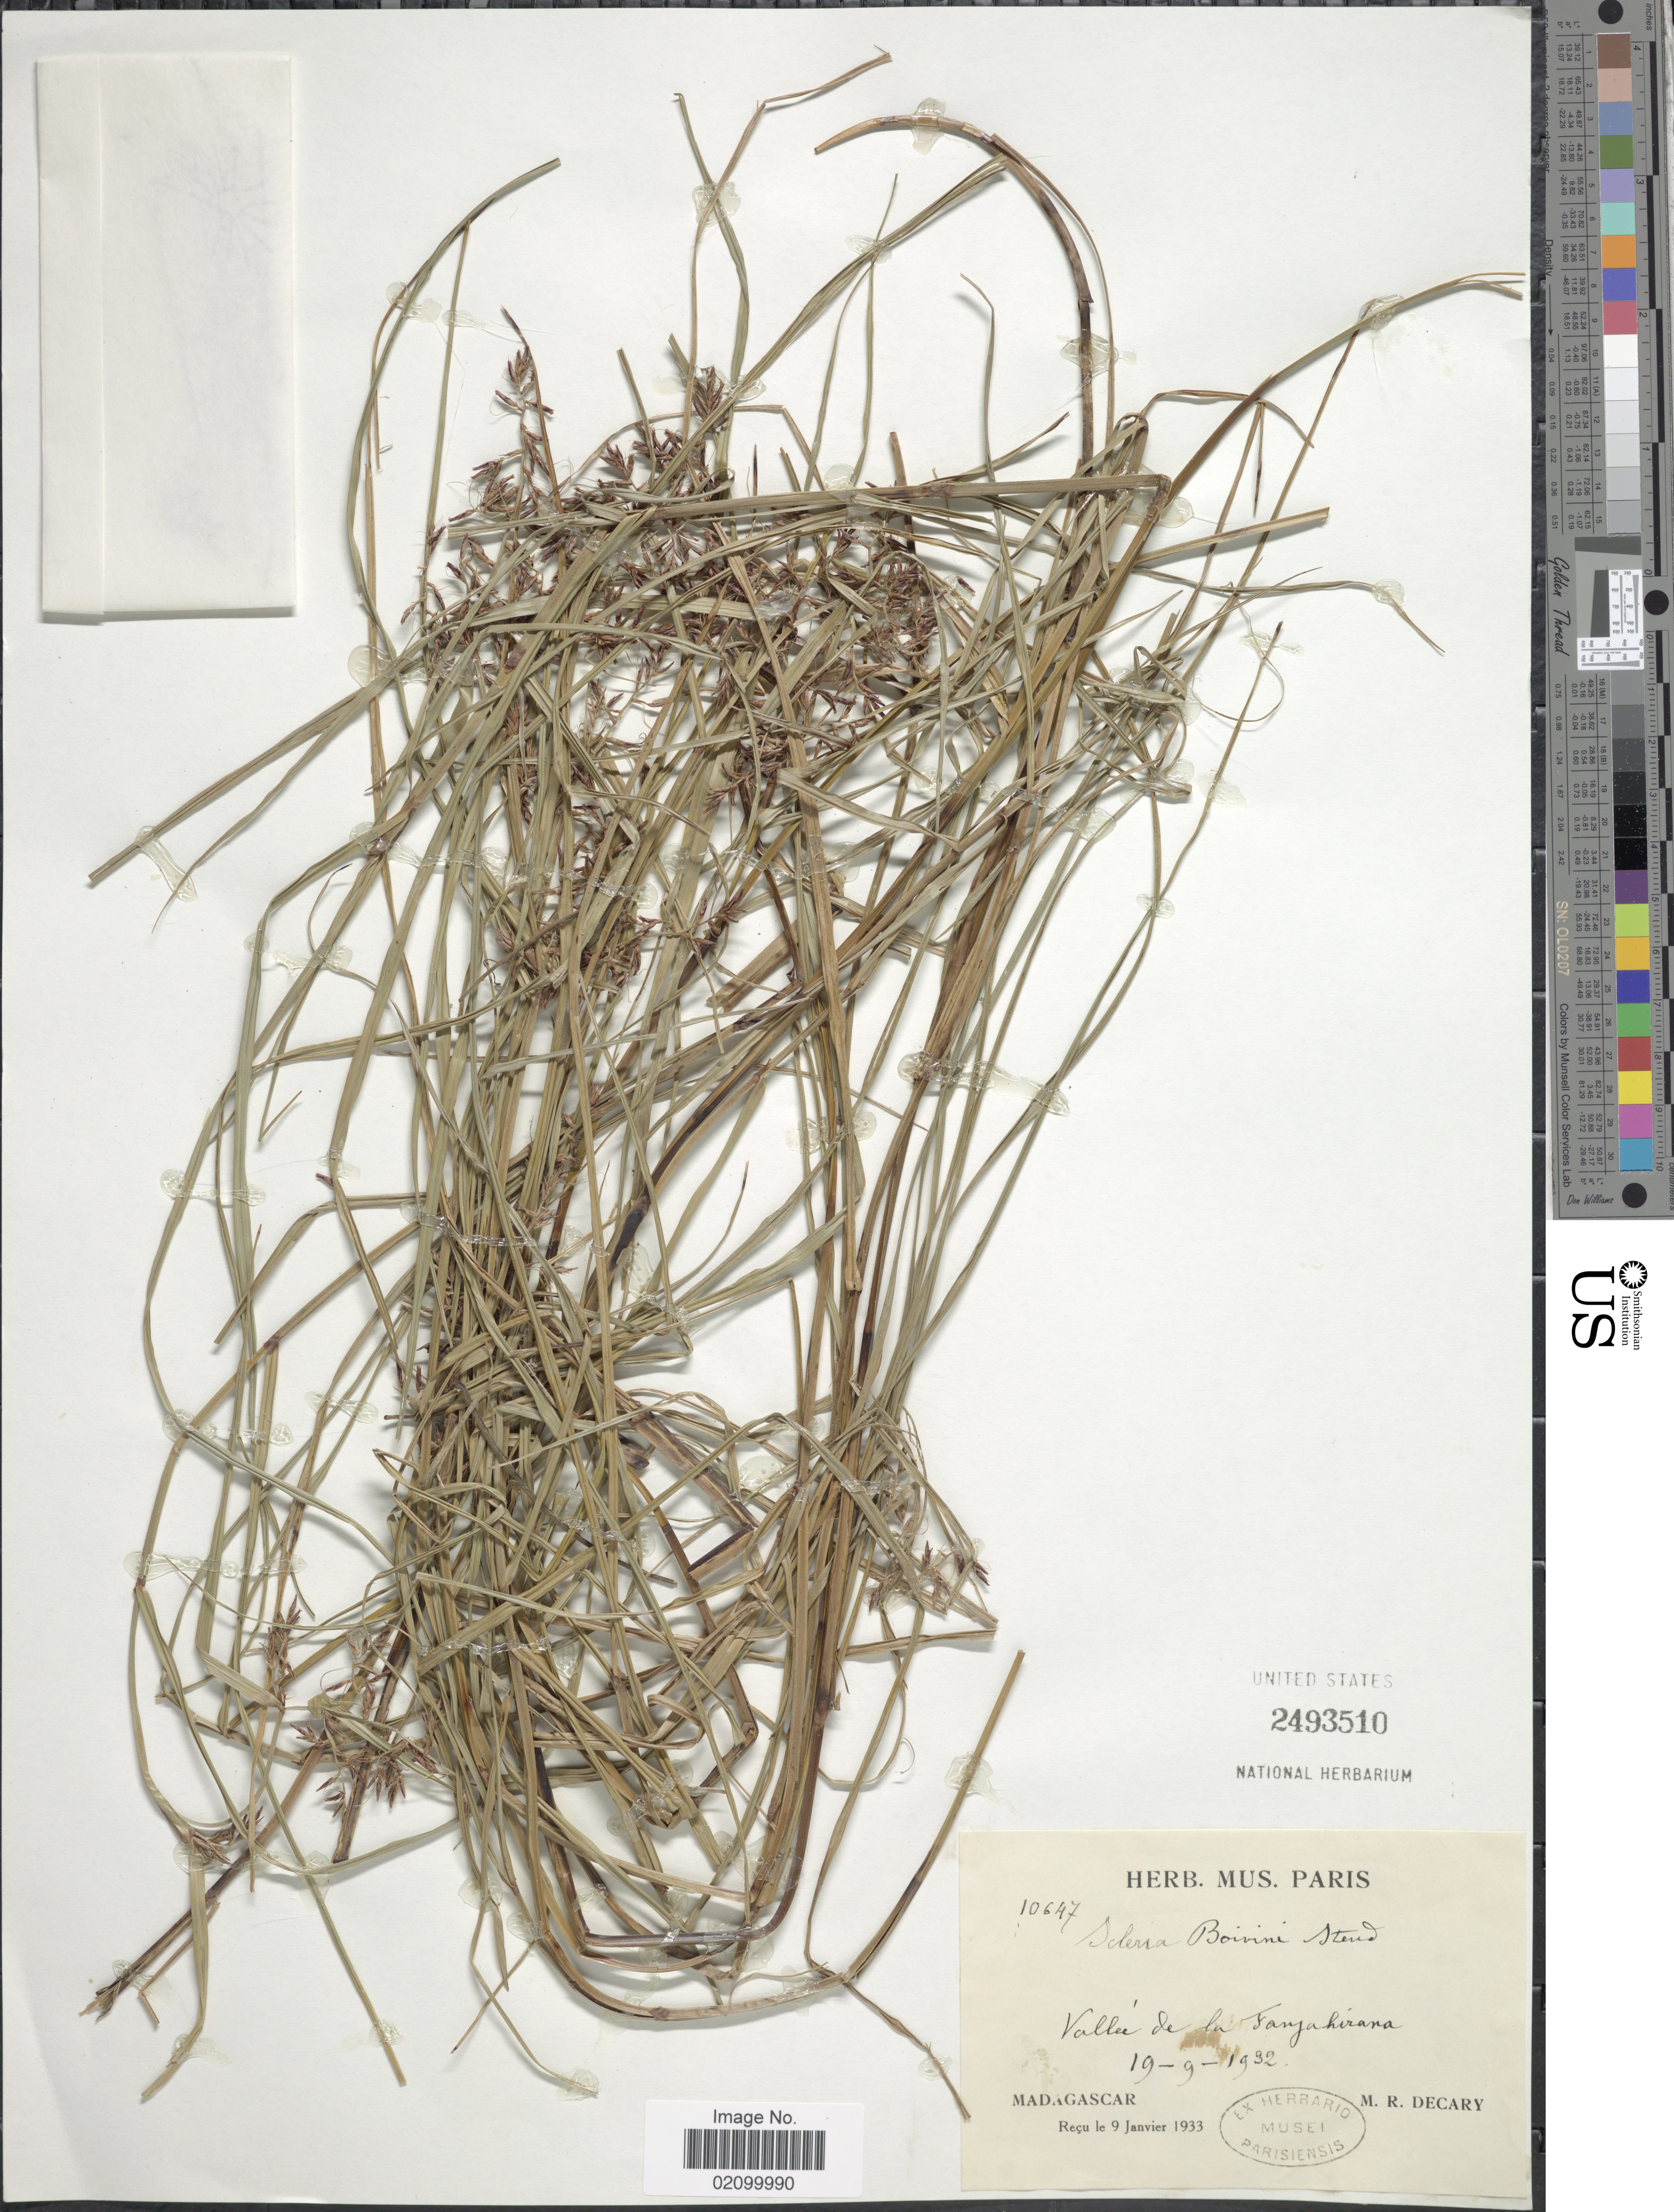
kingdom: Plantae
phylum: Tracheophyta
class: Liliopsida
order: Poales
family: Cyperaceae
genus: Scleria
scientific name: Scleria boivinii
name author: Steud.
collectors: R. Decary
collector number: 10647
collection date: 1933-09-19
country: Madagascar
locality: Vallée de la Fanjahirana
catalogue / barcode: US 2493510